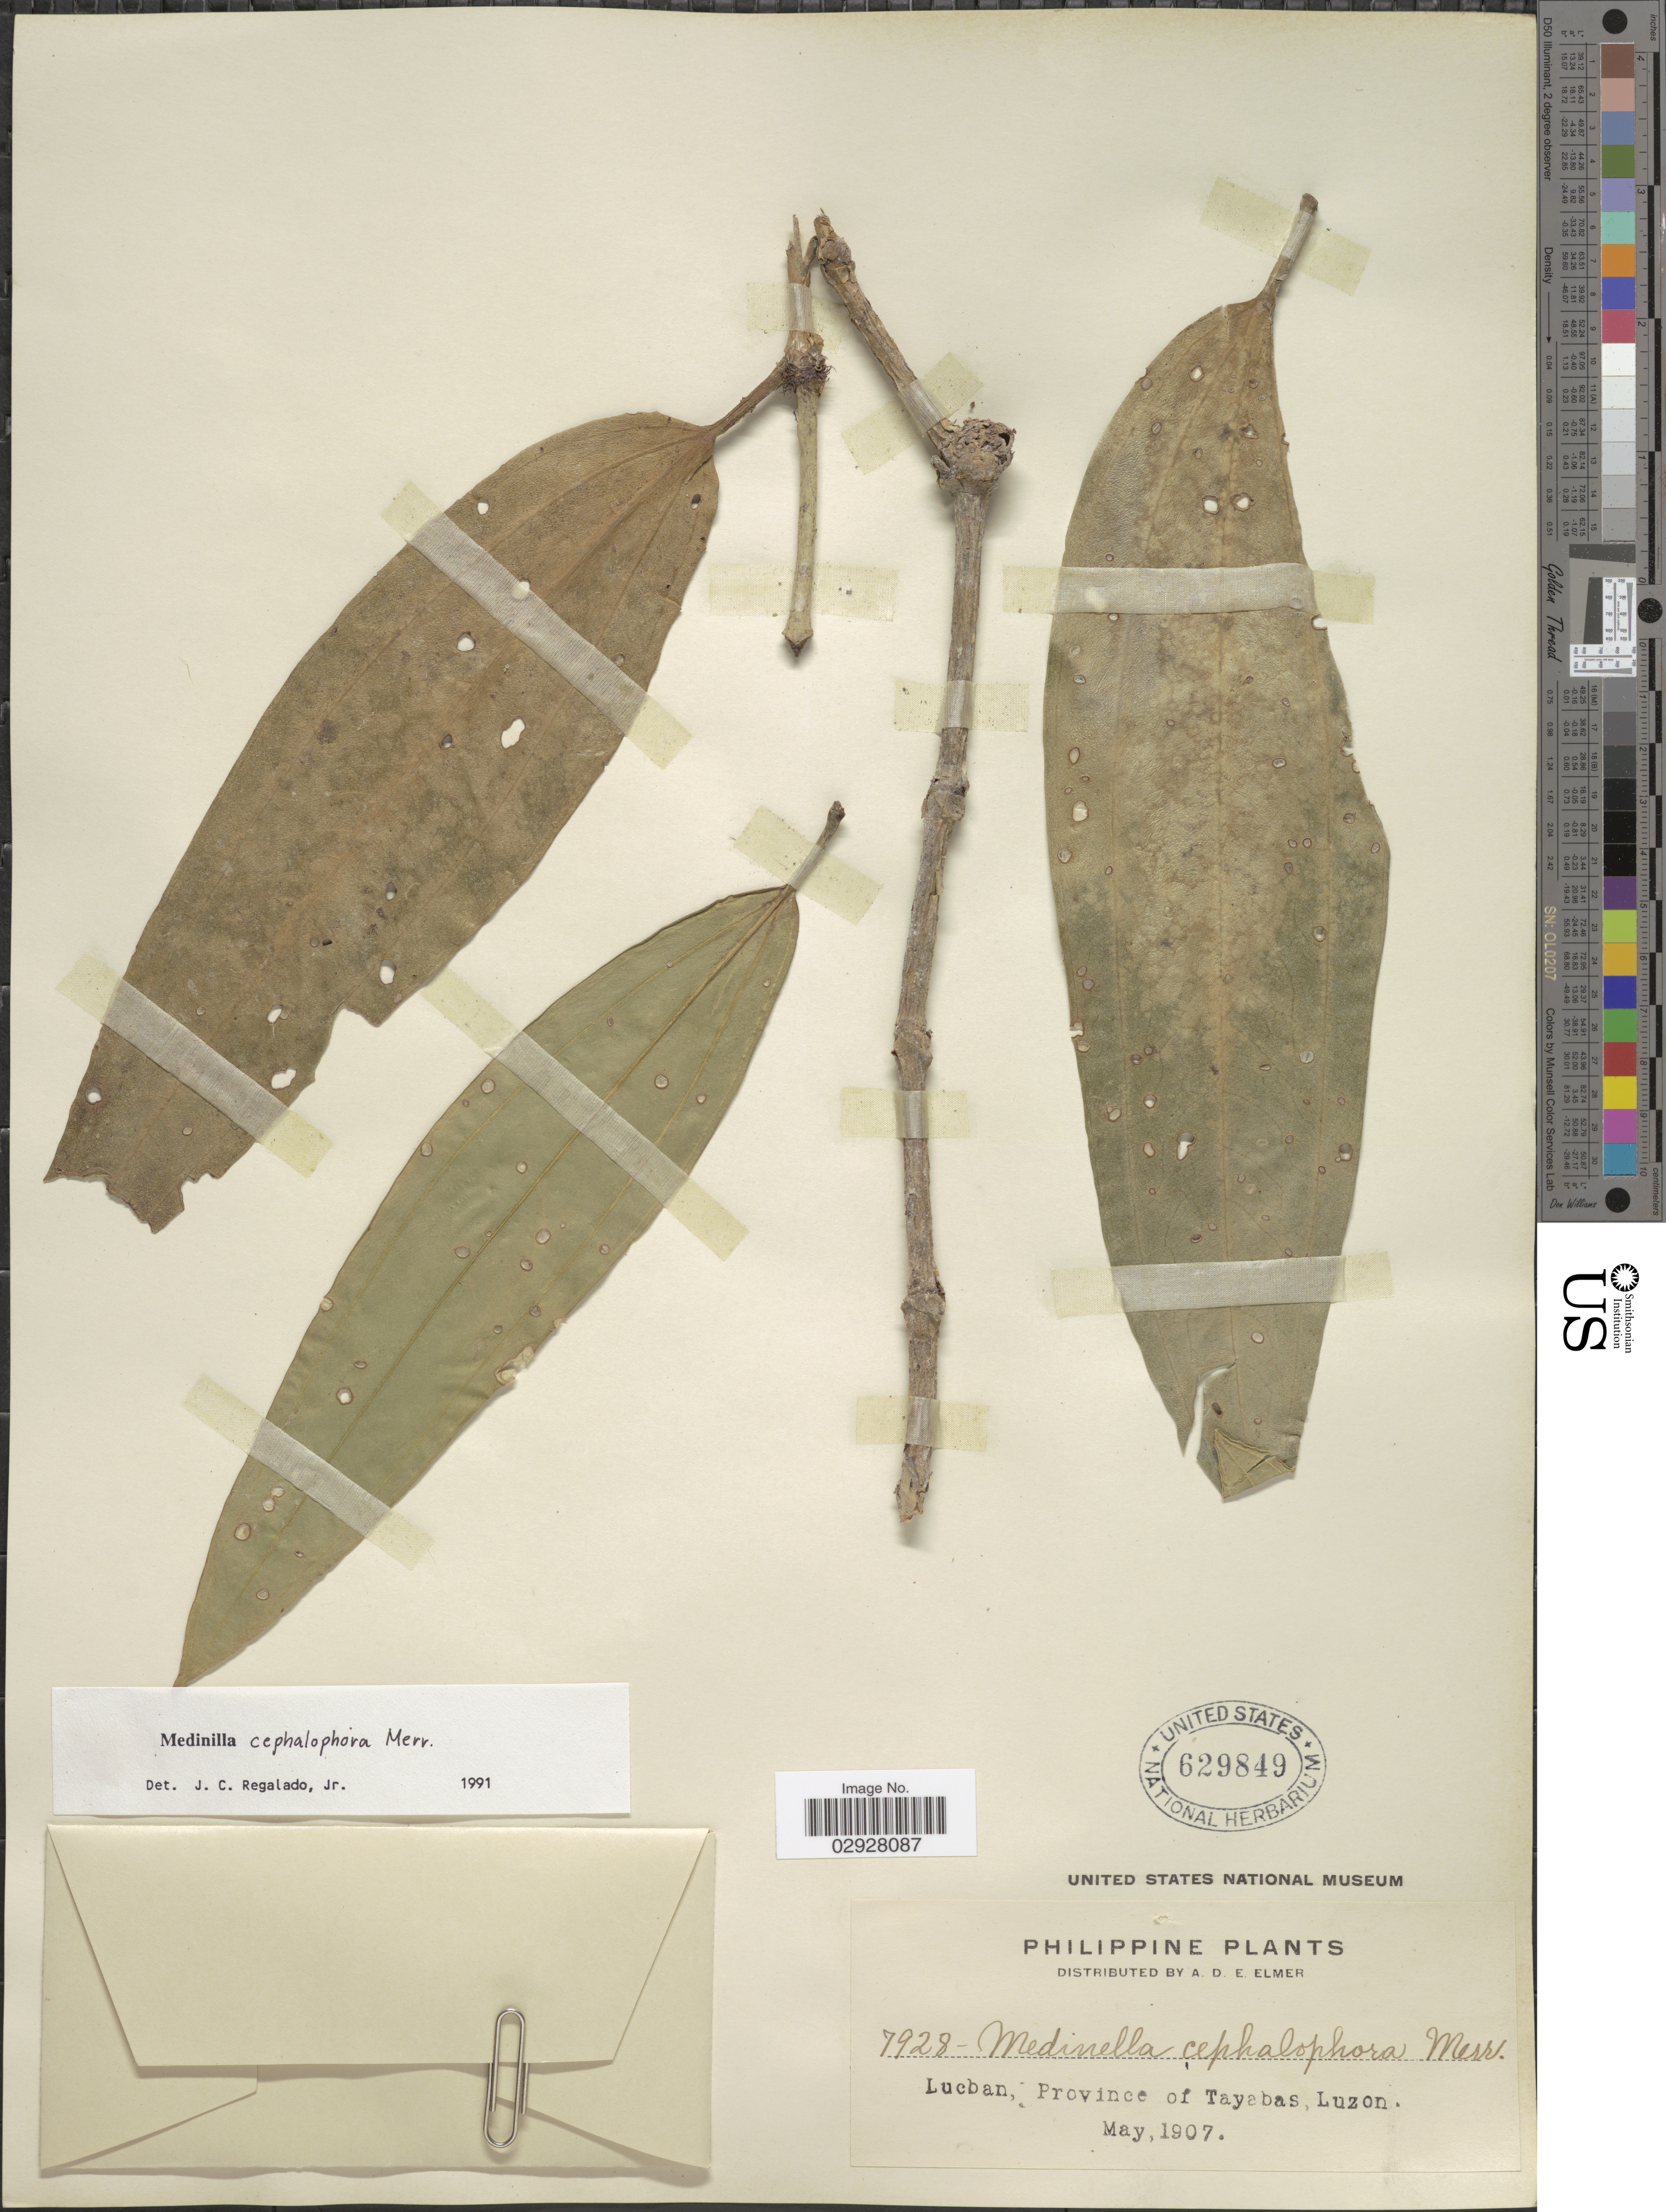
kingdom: Plantae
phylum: Tracheophyta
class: Magnoliopsida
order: Myrtales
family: Melastomataceae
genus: Medinilla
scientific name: Medinilla cephalophora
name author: Merr.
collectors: A. D. E. Elmer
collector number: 7928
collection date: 1907-05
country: Philippines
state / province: Calabarzon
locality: Lucban, Province of Tayabas, Luzon.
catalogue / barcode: US 629849